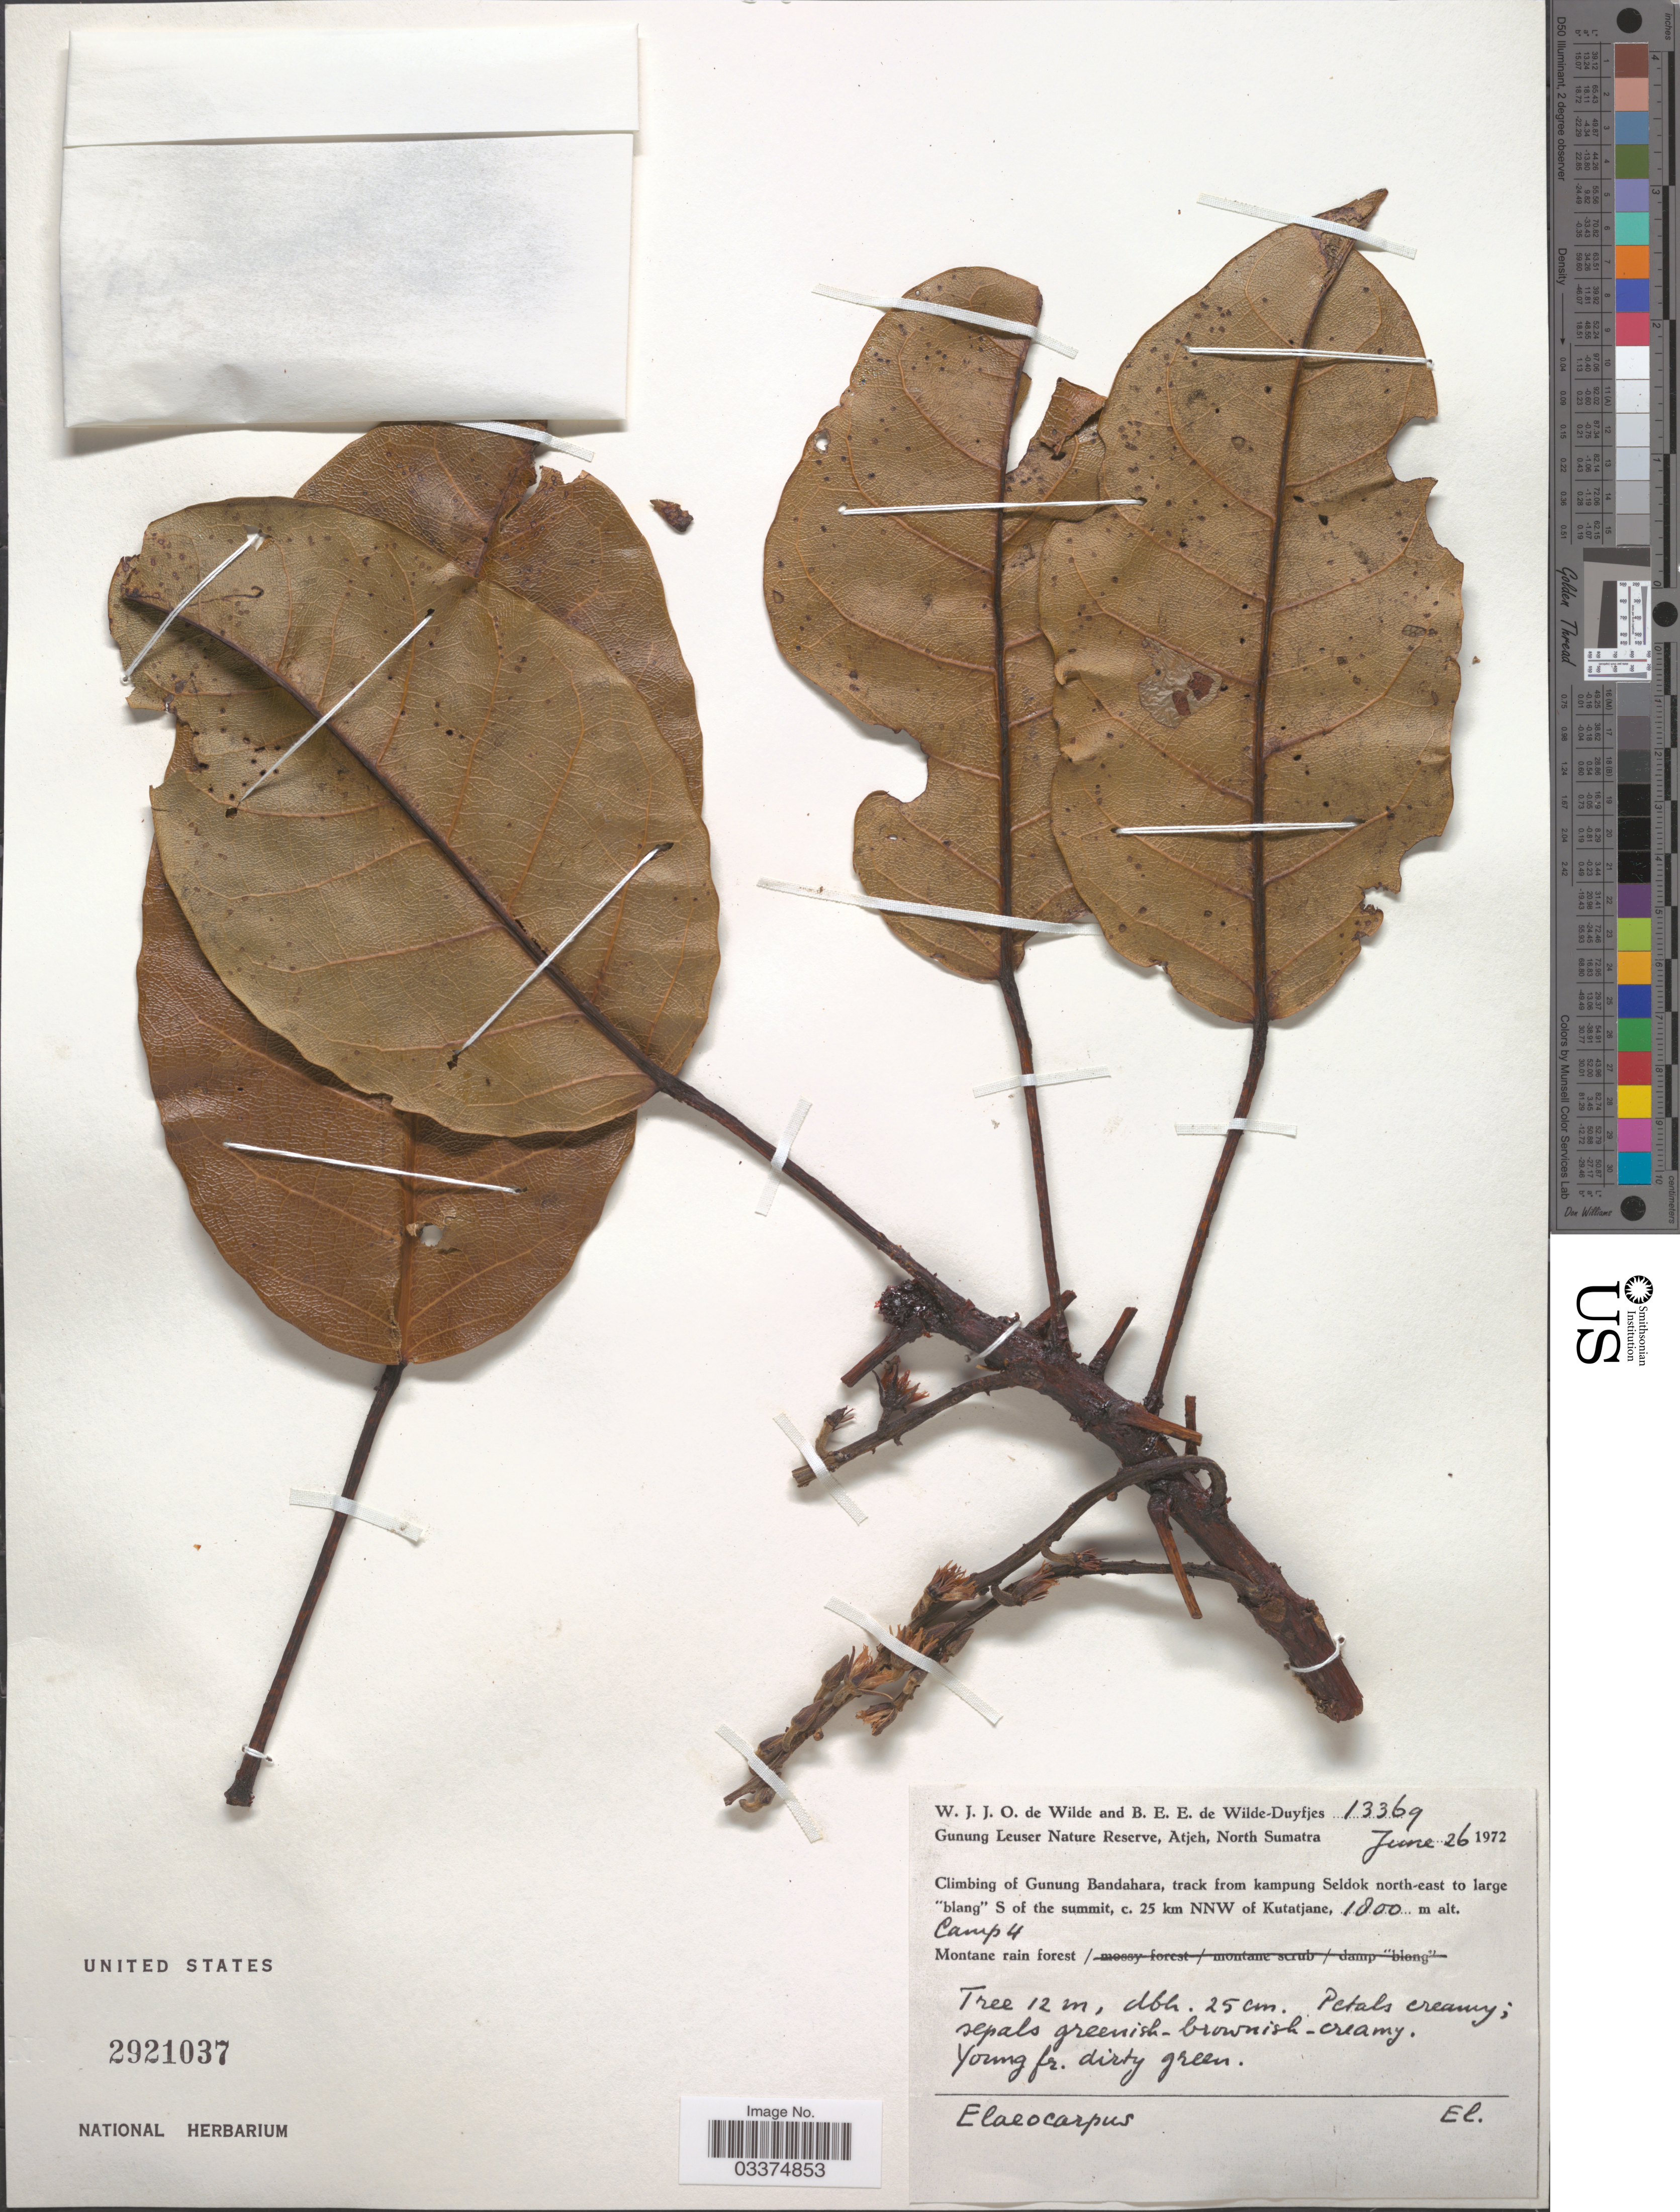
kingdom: Plantae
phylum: Tracheophyta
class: Magnoliopsida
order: Oxalidales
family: Elaeocarpaceae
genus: Elaeocarpus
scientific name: Elaeocarpus sp.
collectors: W. J. de Wilde & B. E. de Wilde-Duyfjes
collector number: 13369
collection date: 1972-06-26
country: Indonesia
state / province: Sumatra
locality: Gunung Leuser Nature Reserve, Atjeh, North Sumatra. Climbing of Gunung Bandahara, track from kampung Seldok north-east to large "blang" S of the summit, c. 25 km NNW of Kutatjane. Camp 4.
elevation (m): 1800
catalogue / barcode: US 2921037